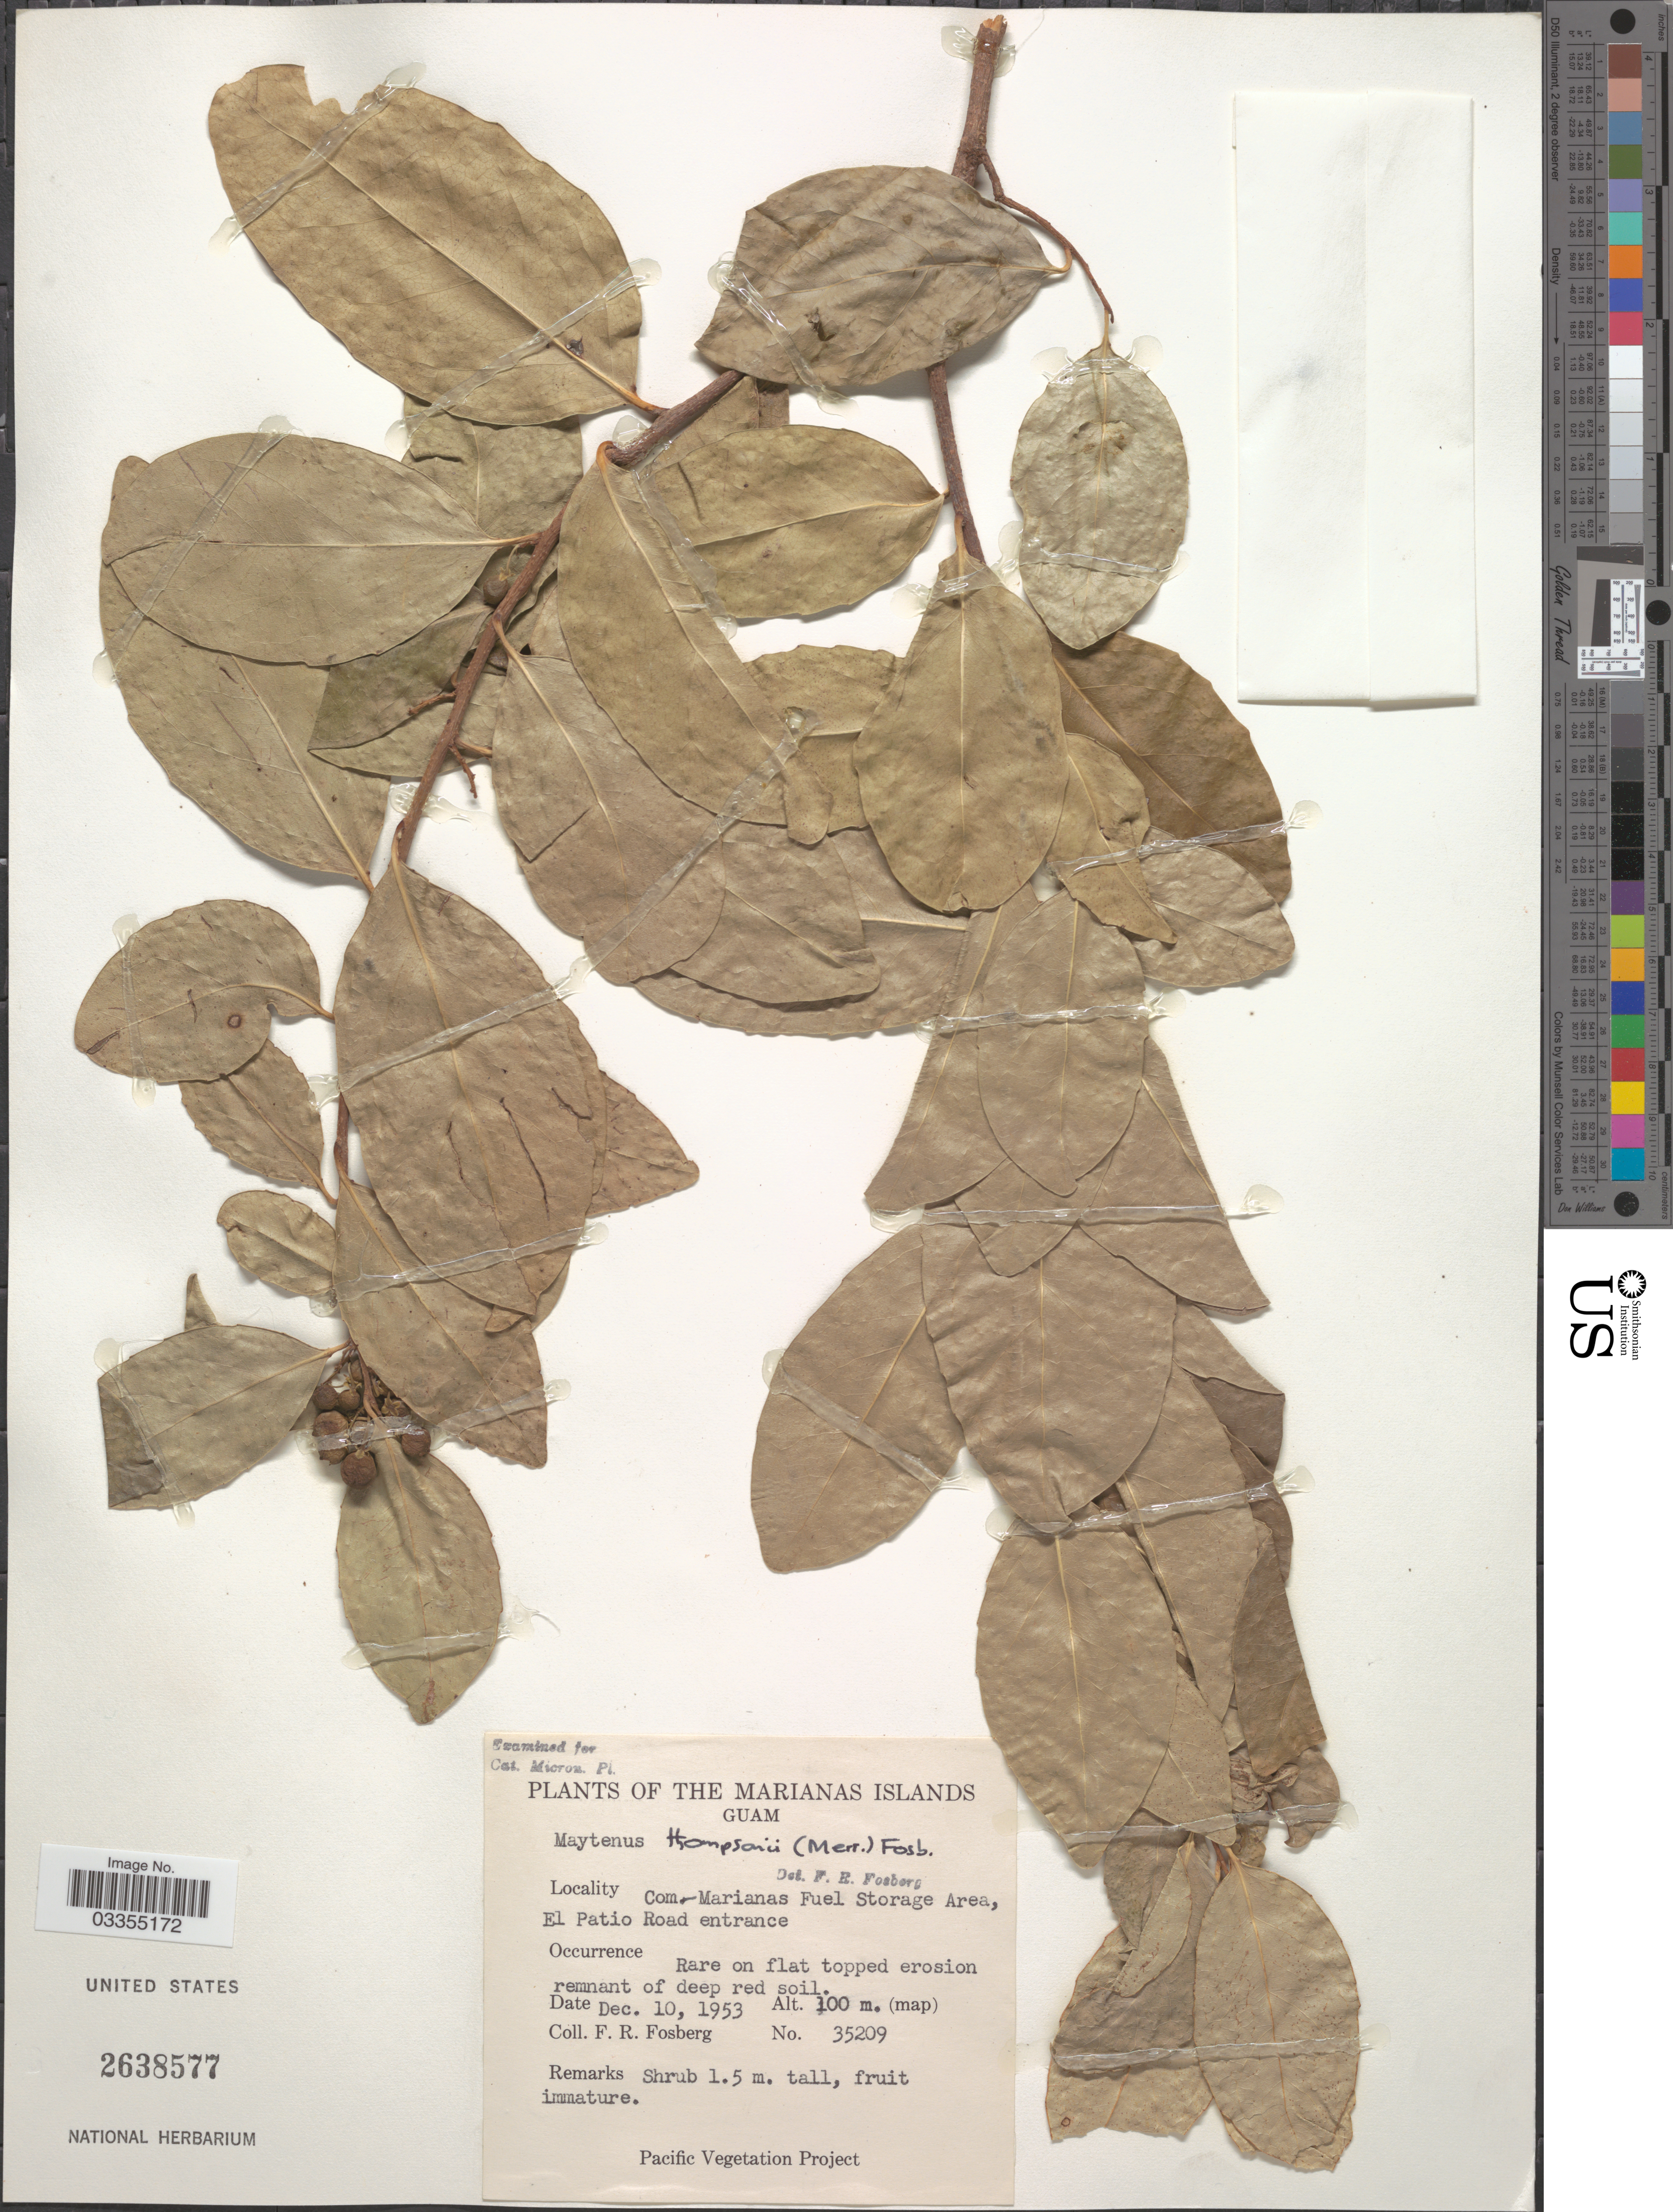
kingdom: Plantae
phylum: Tracheophyta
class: Magnoliopsida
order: Celastrales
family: Celastraceae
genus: Gymnosporia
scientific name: Gymnosporia thompsonii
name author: Merr.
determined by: Wagner, W. L., (BOT), Smithsonian Institution - National Museum of Natural History (UNITED STATES)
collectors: F. R. Fosberg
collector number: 35209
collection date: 1953-12-10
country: Guam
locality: The Marianas Islands. Guam. Com. Marianas Fuel Storage Area, El Patio Road entrance.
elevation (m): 100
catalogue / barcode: US 2638577